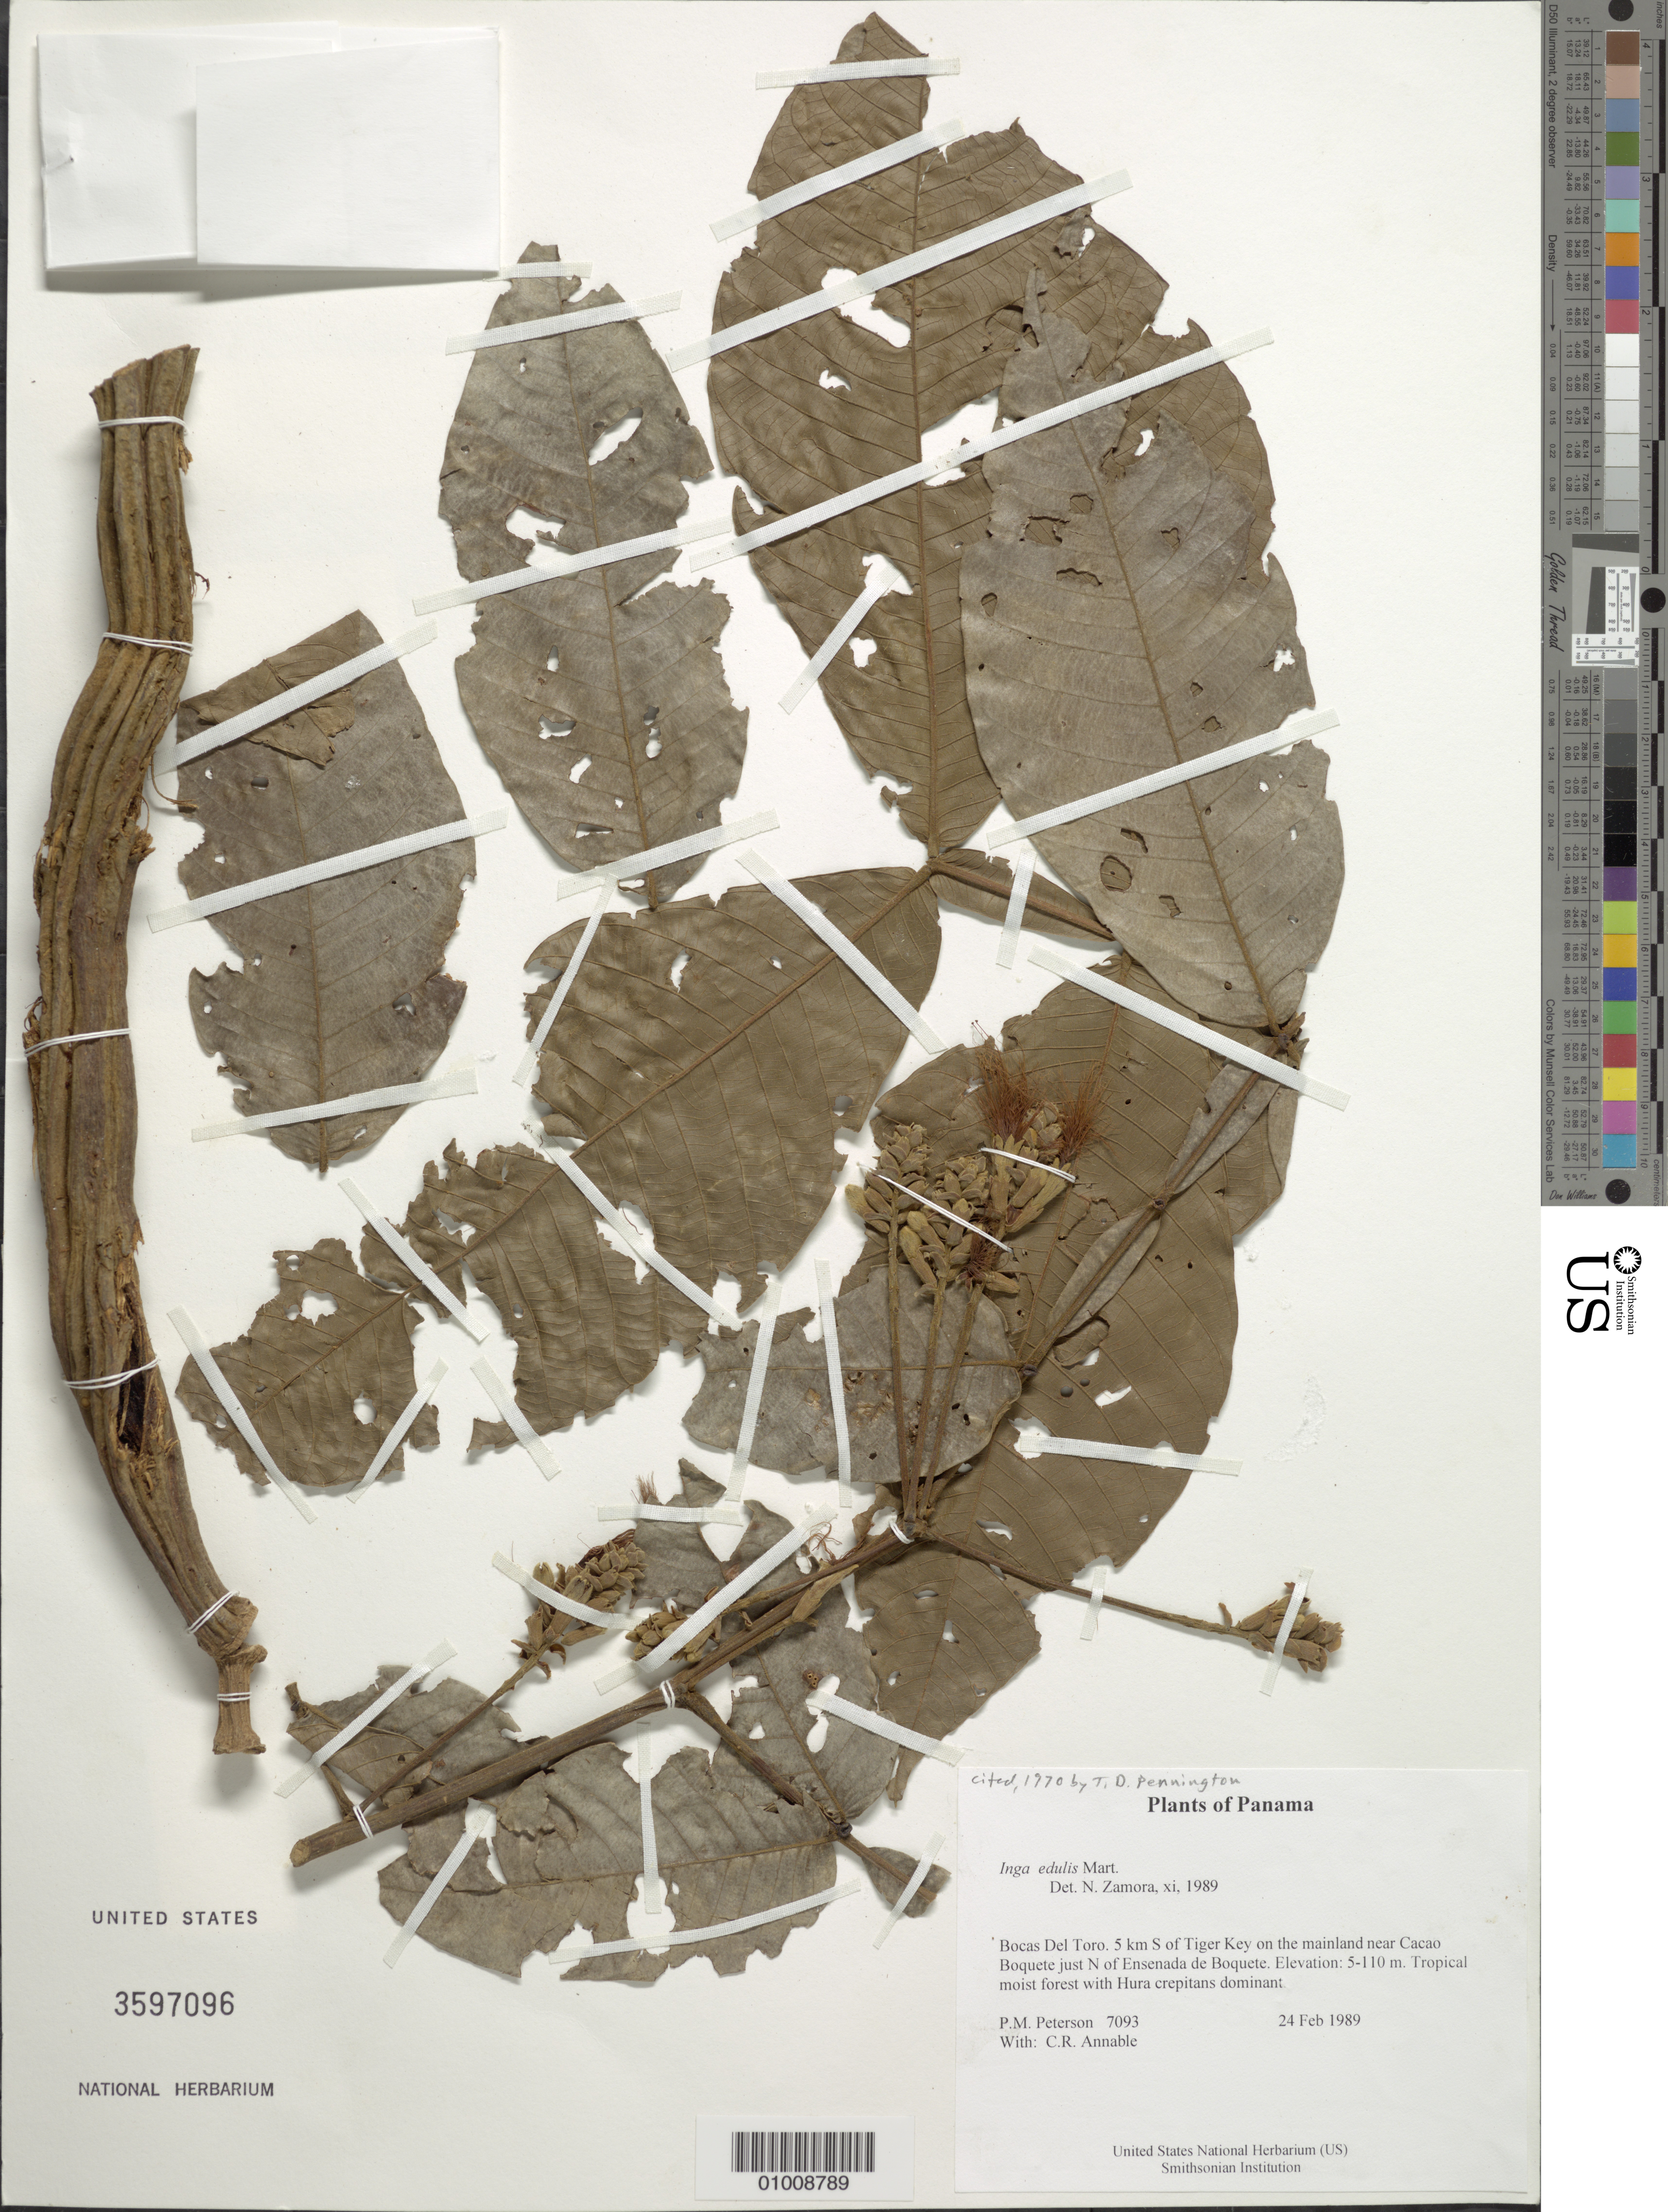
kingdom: Plantae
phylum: Tracheophyta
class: Magnoliopsida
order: Fabales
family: Fabaceae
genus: Inga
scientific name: Inga edulis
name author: Mart.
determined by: Zamora, N.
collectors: P. M. Peterson & C. R. Annable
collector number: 07093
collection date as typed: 24 Feb 1989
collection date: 1989-02-24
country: Panama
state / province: Bocas del Toro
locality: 5 km S of Tiger Key on the mainland near Cacao Boquete just N of Ensenada de Boquete.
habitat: Tropical moist forest with Hura crepitans dominant.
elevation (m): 5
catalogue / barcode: US 3597096